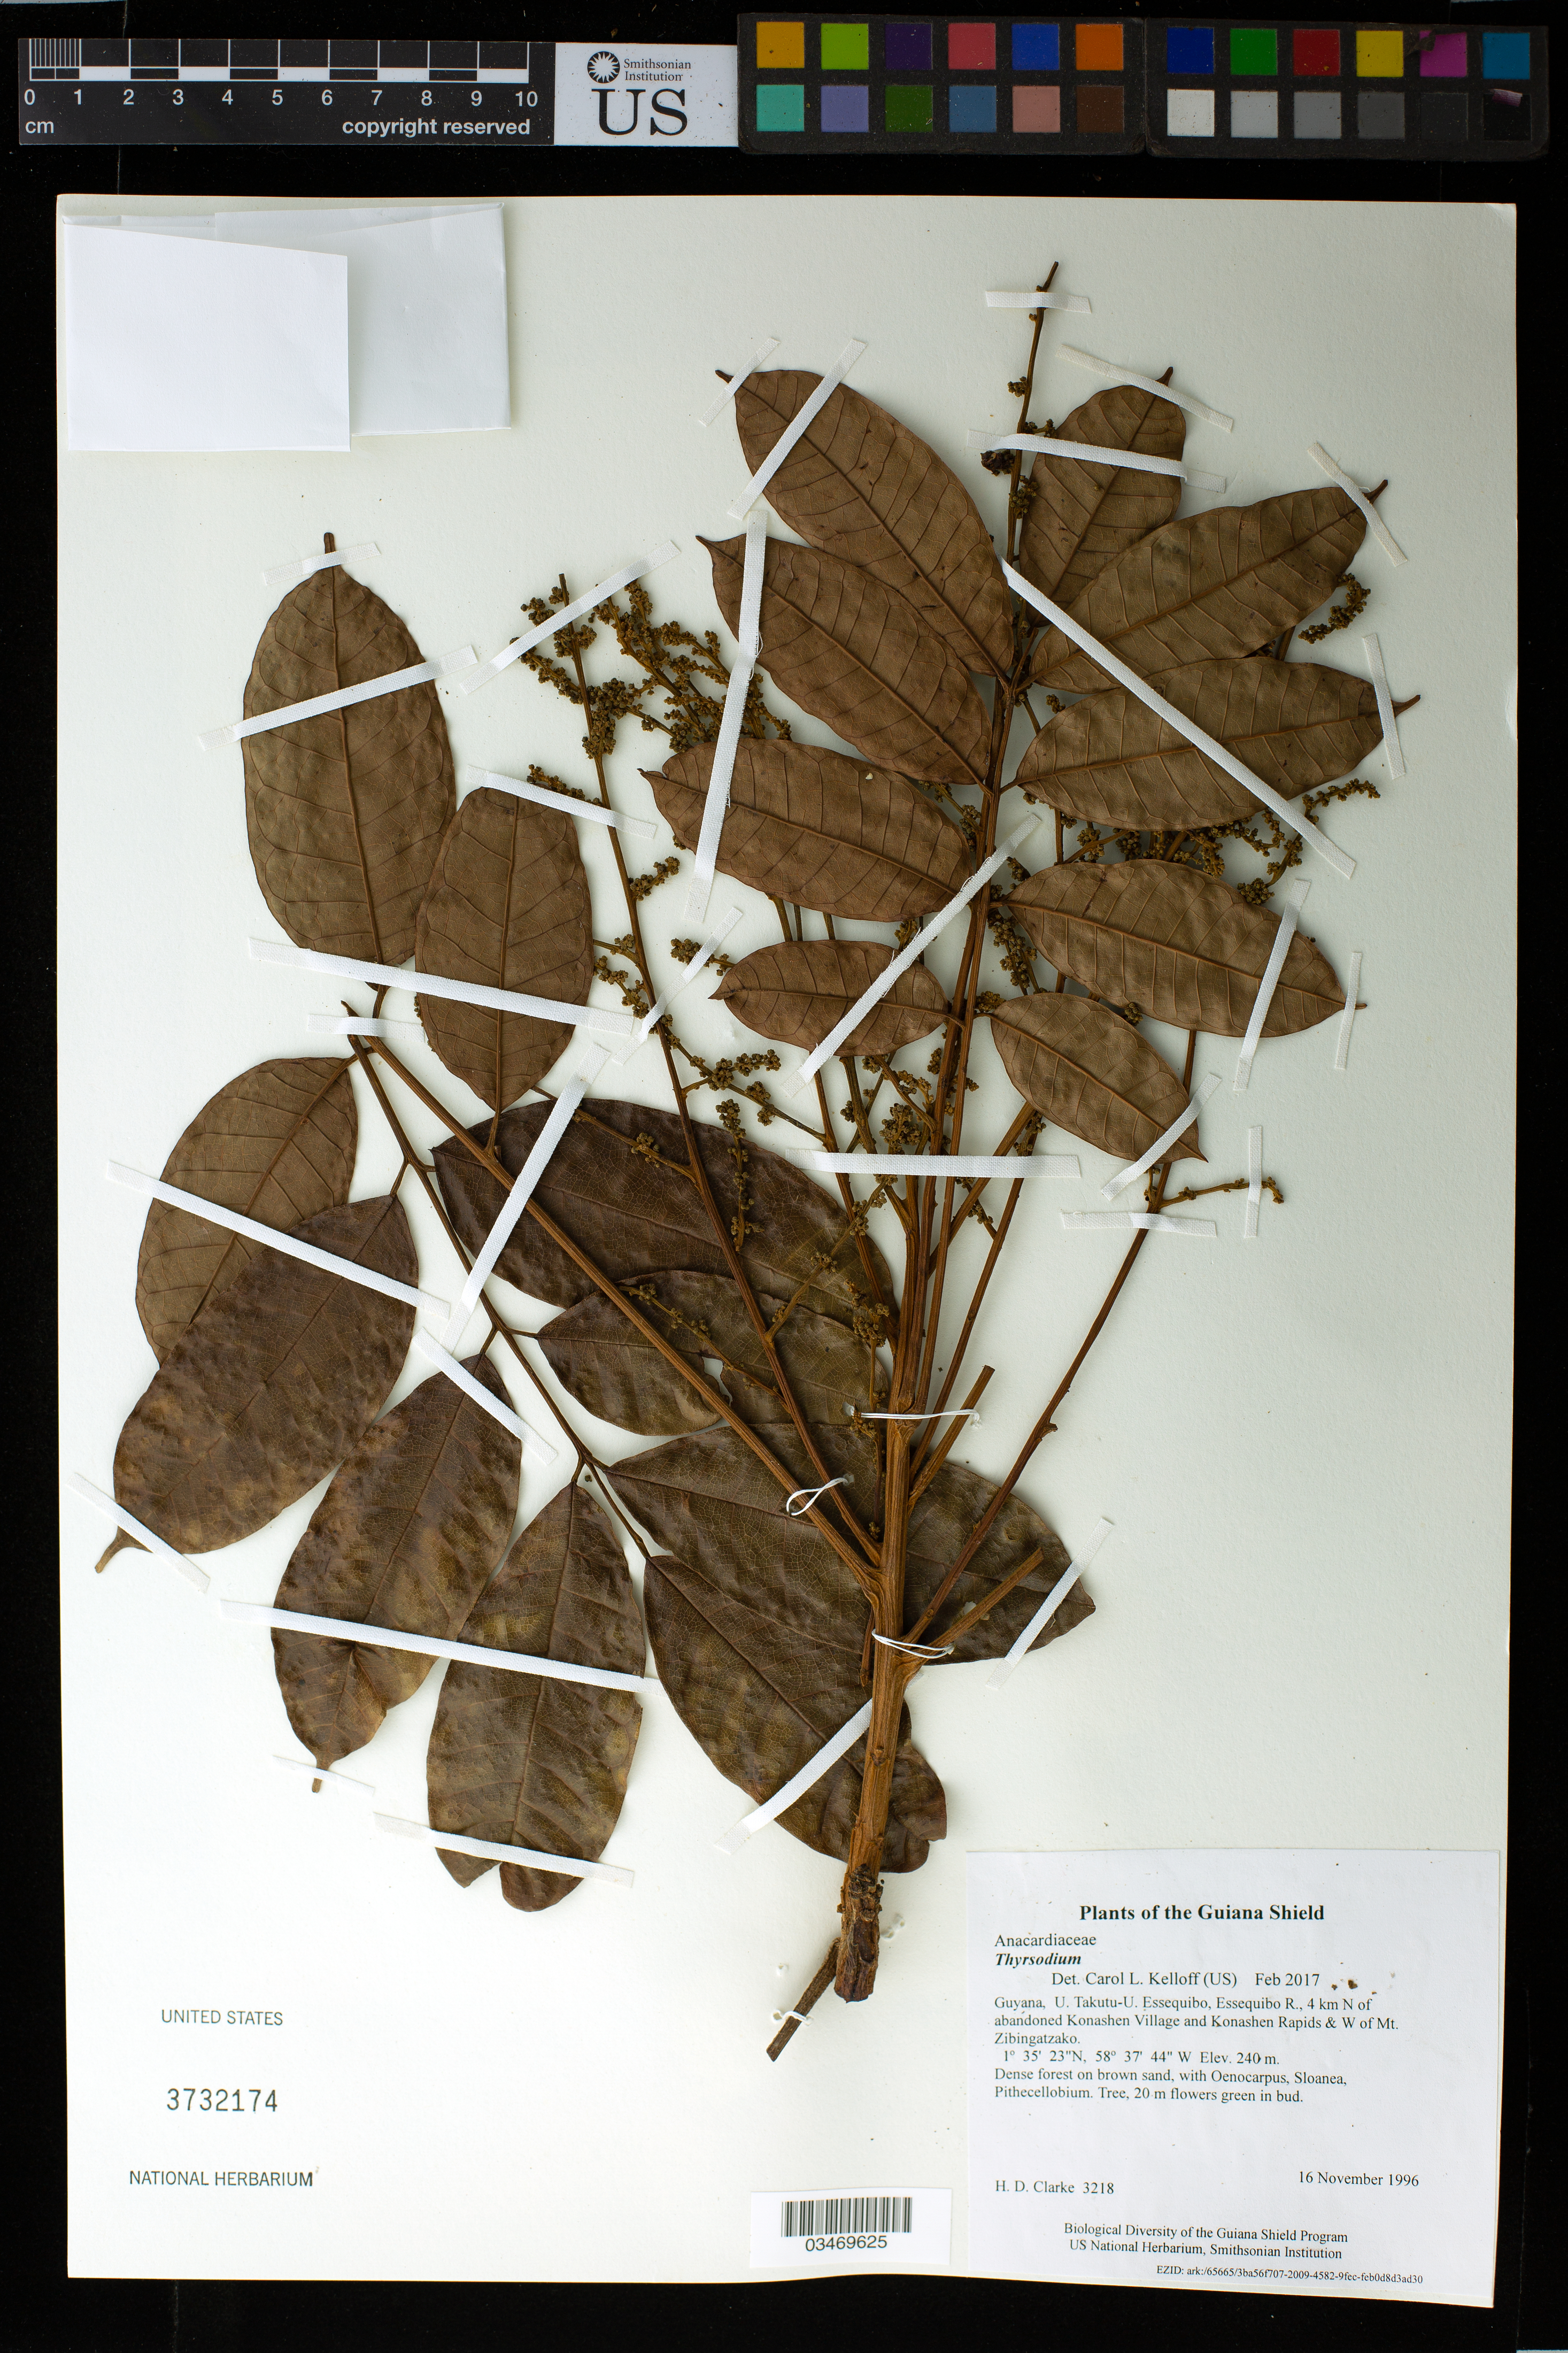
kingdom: Plantae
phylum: Tracheophyta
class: Magnoliopsida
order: Sapindales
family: Anacardiaceae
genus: Thyrsodium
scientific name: Thyrsodium sp.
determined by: Kelloff, Carol L., (US), Smithsonian Institution - National Museum of Natural History (UNITED STATES)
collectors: H. D. Clarke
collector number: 3218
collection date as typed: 16 November 1996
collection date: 1996-11-16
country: Guyana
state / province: U. Takutu-U. Essequibo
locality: Essequibo R., 4 km N of abandoned Konashen Village and Konashen Rapids & W of Mt. Zibingatzako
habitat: Dense forest on brown sand, with Oenocarpus, Sloanea, Pithecellobium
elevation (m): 240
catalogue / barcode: US 3732174